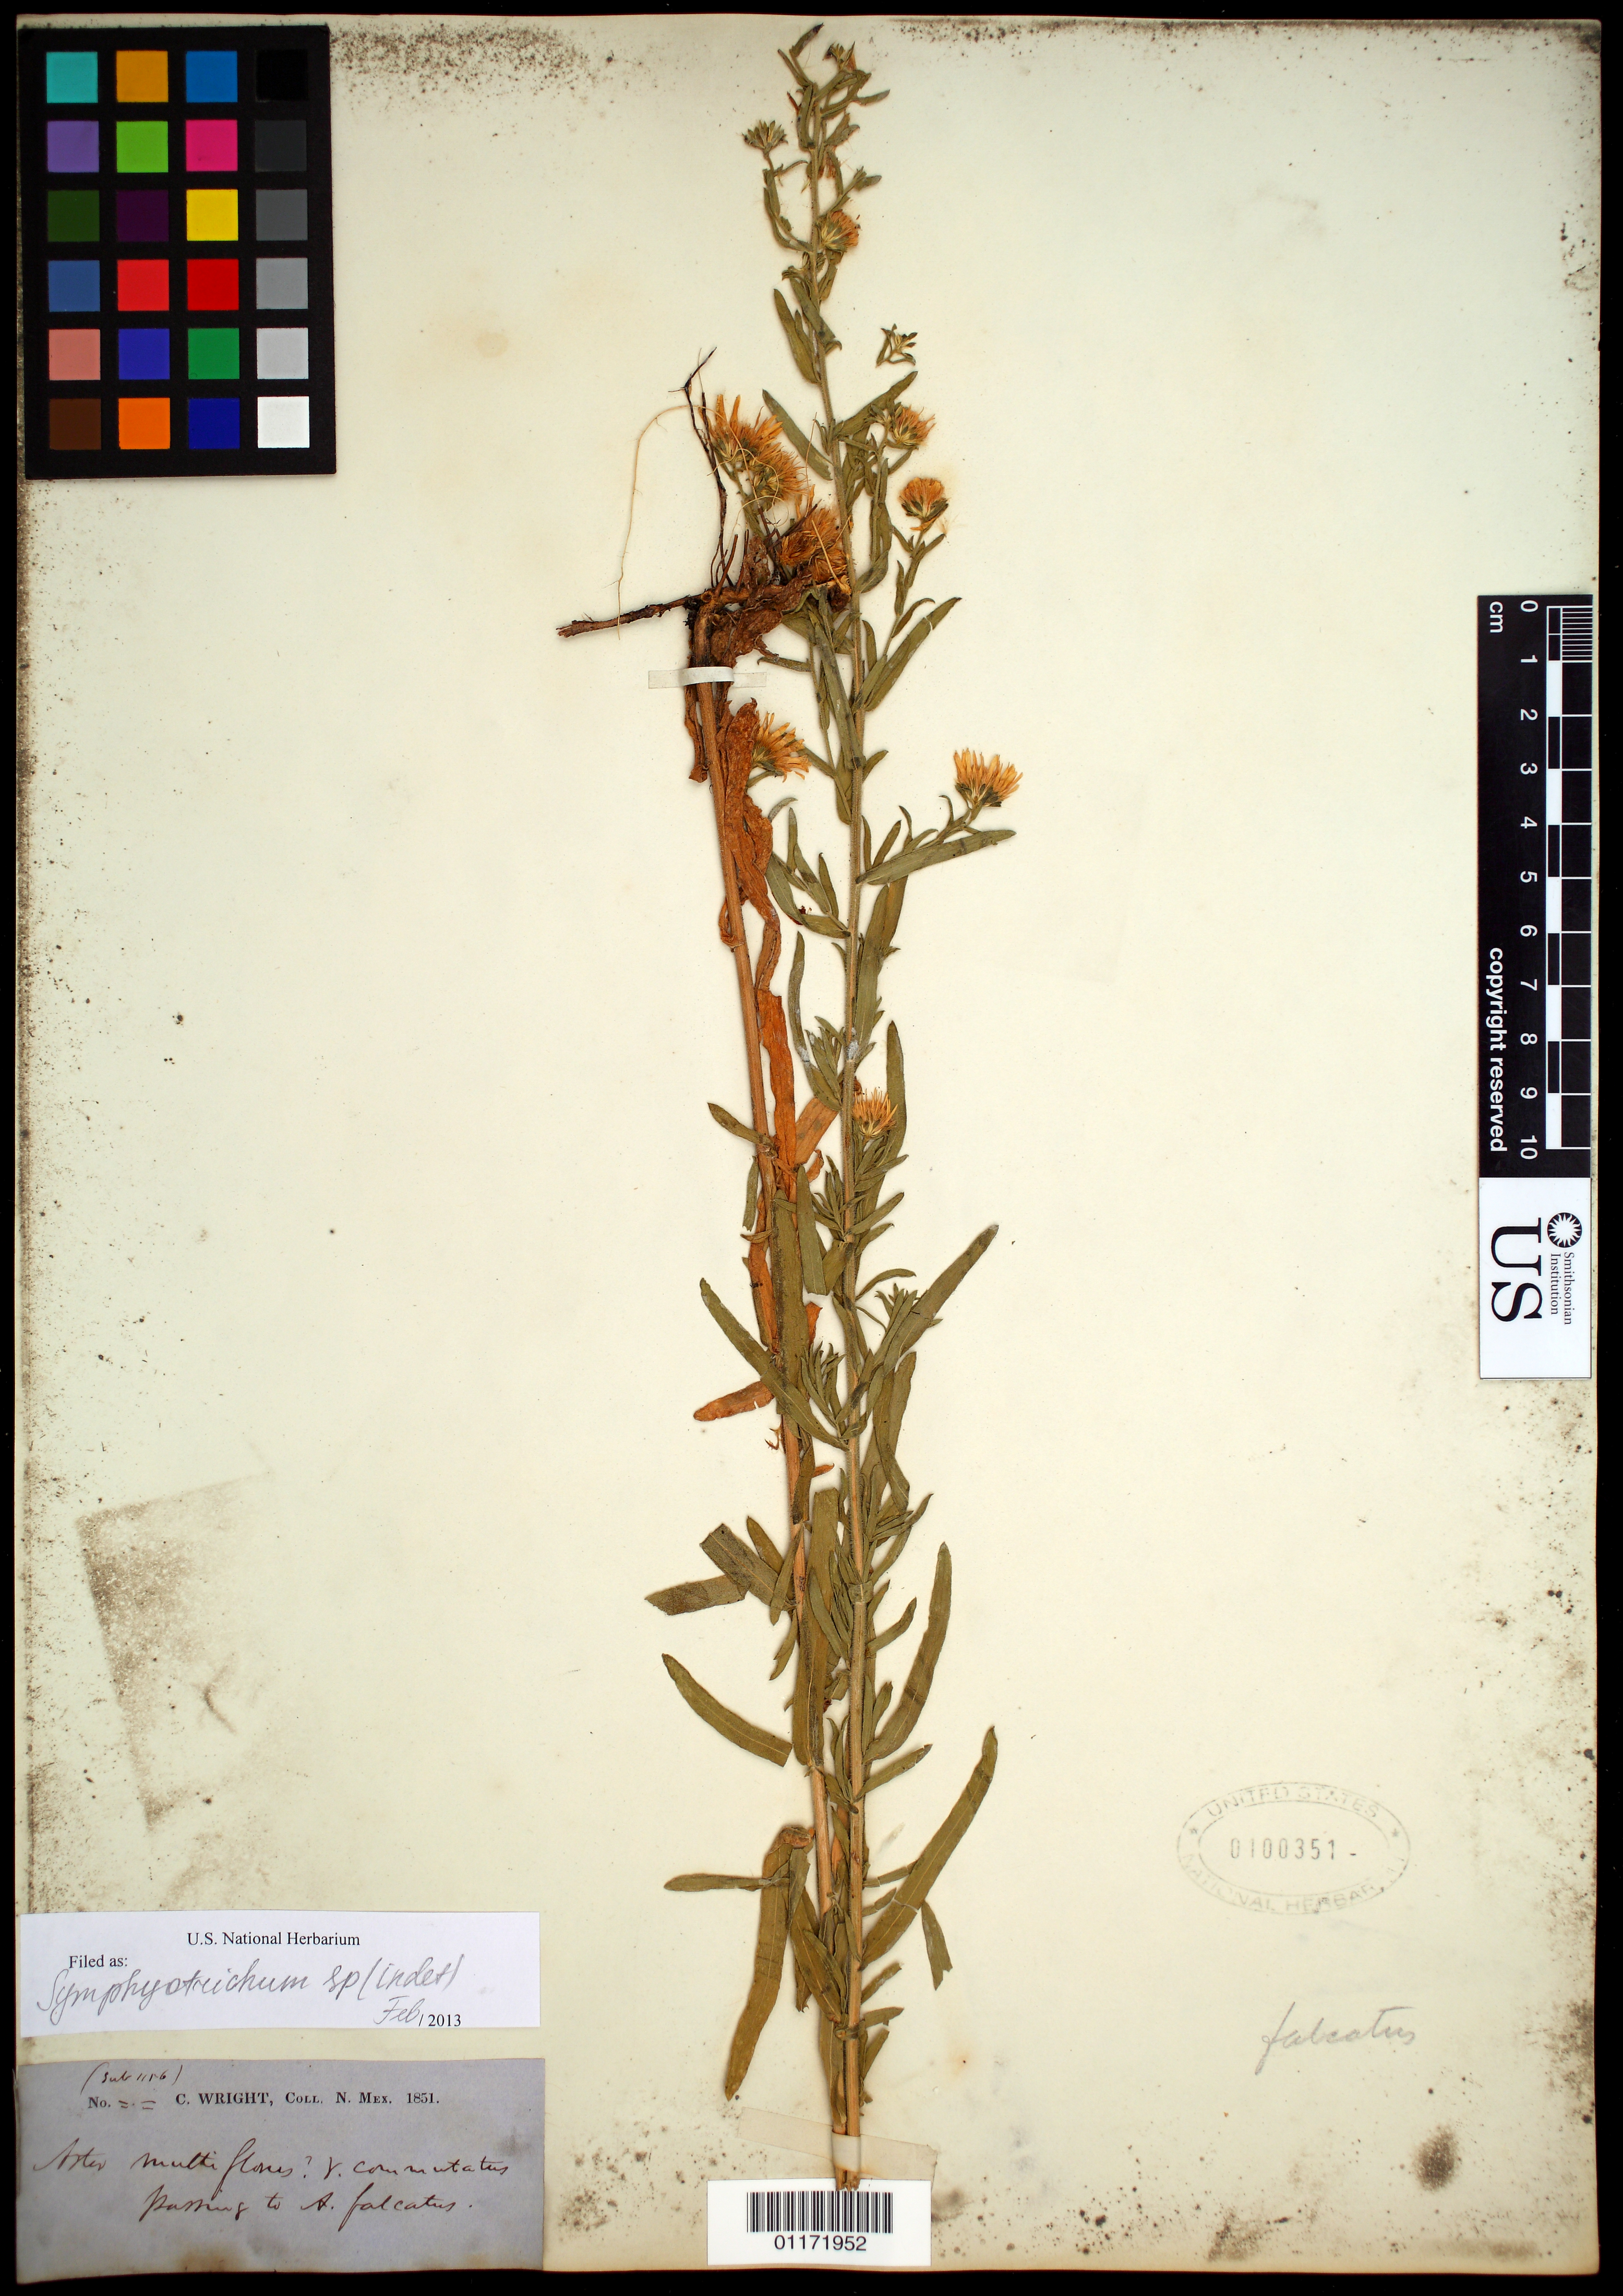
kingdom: Plantae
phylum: Tracheophyta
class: Magnoliopsida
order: Asterales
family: Asteraceae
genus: Symphyotrichum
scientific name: Symphyotrichum sp.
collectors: C. Wright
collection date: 1851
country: United States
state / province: New Mexico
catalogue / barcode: US 100351